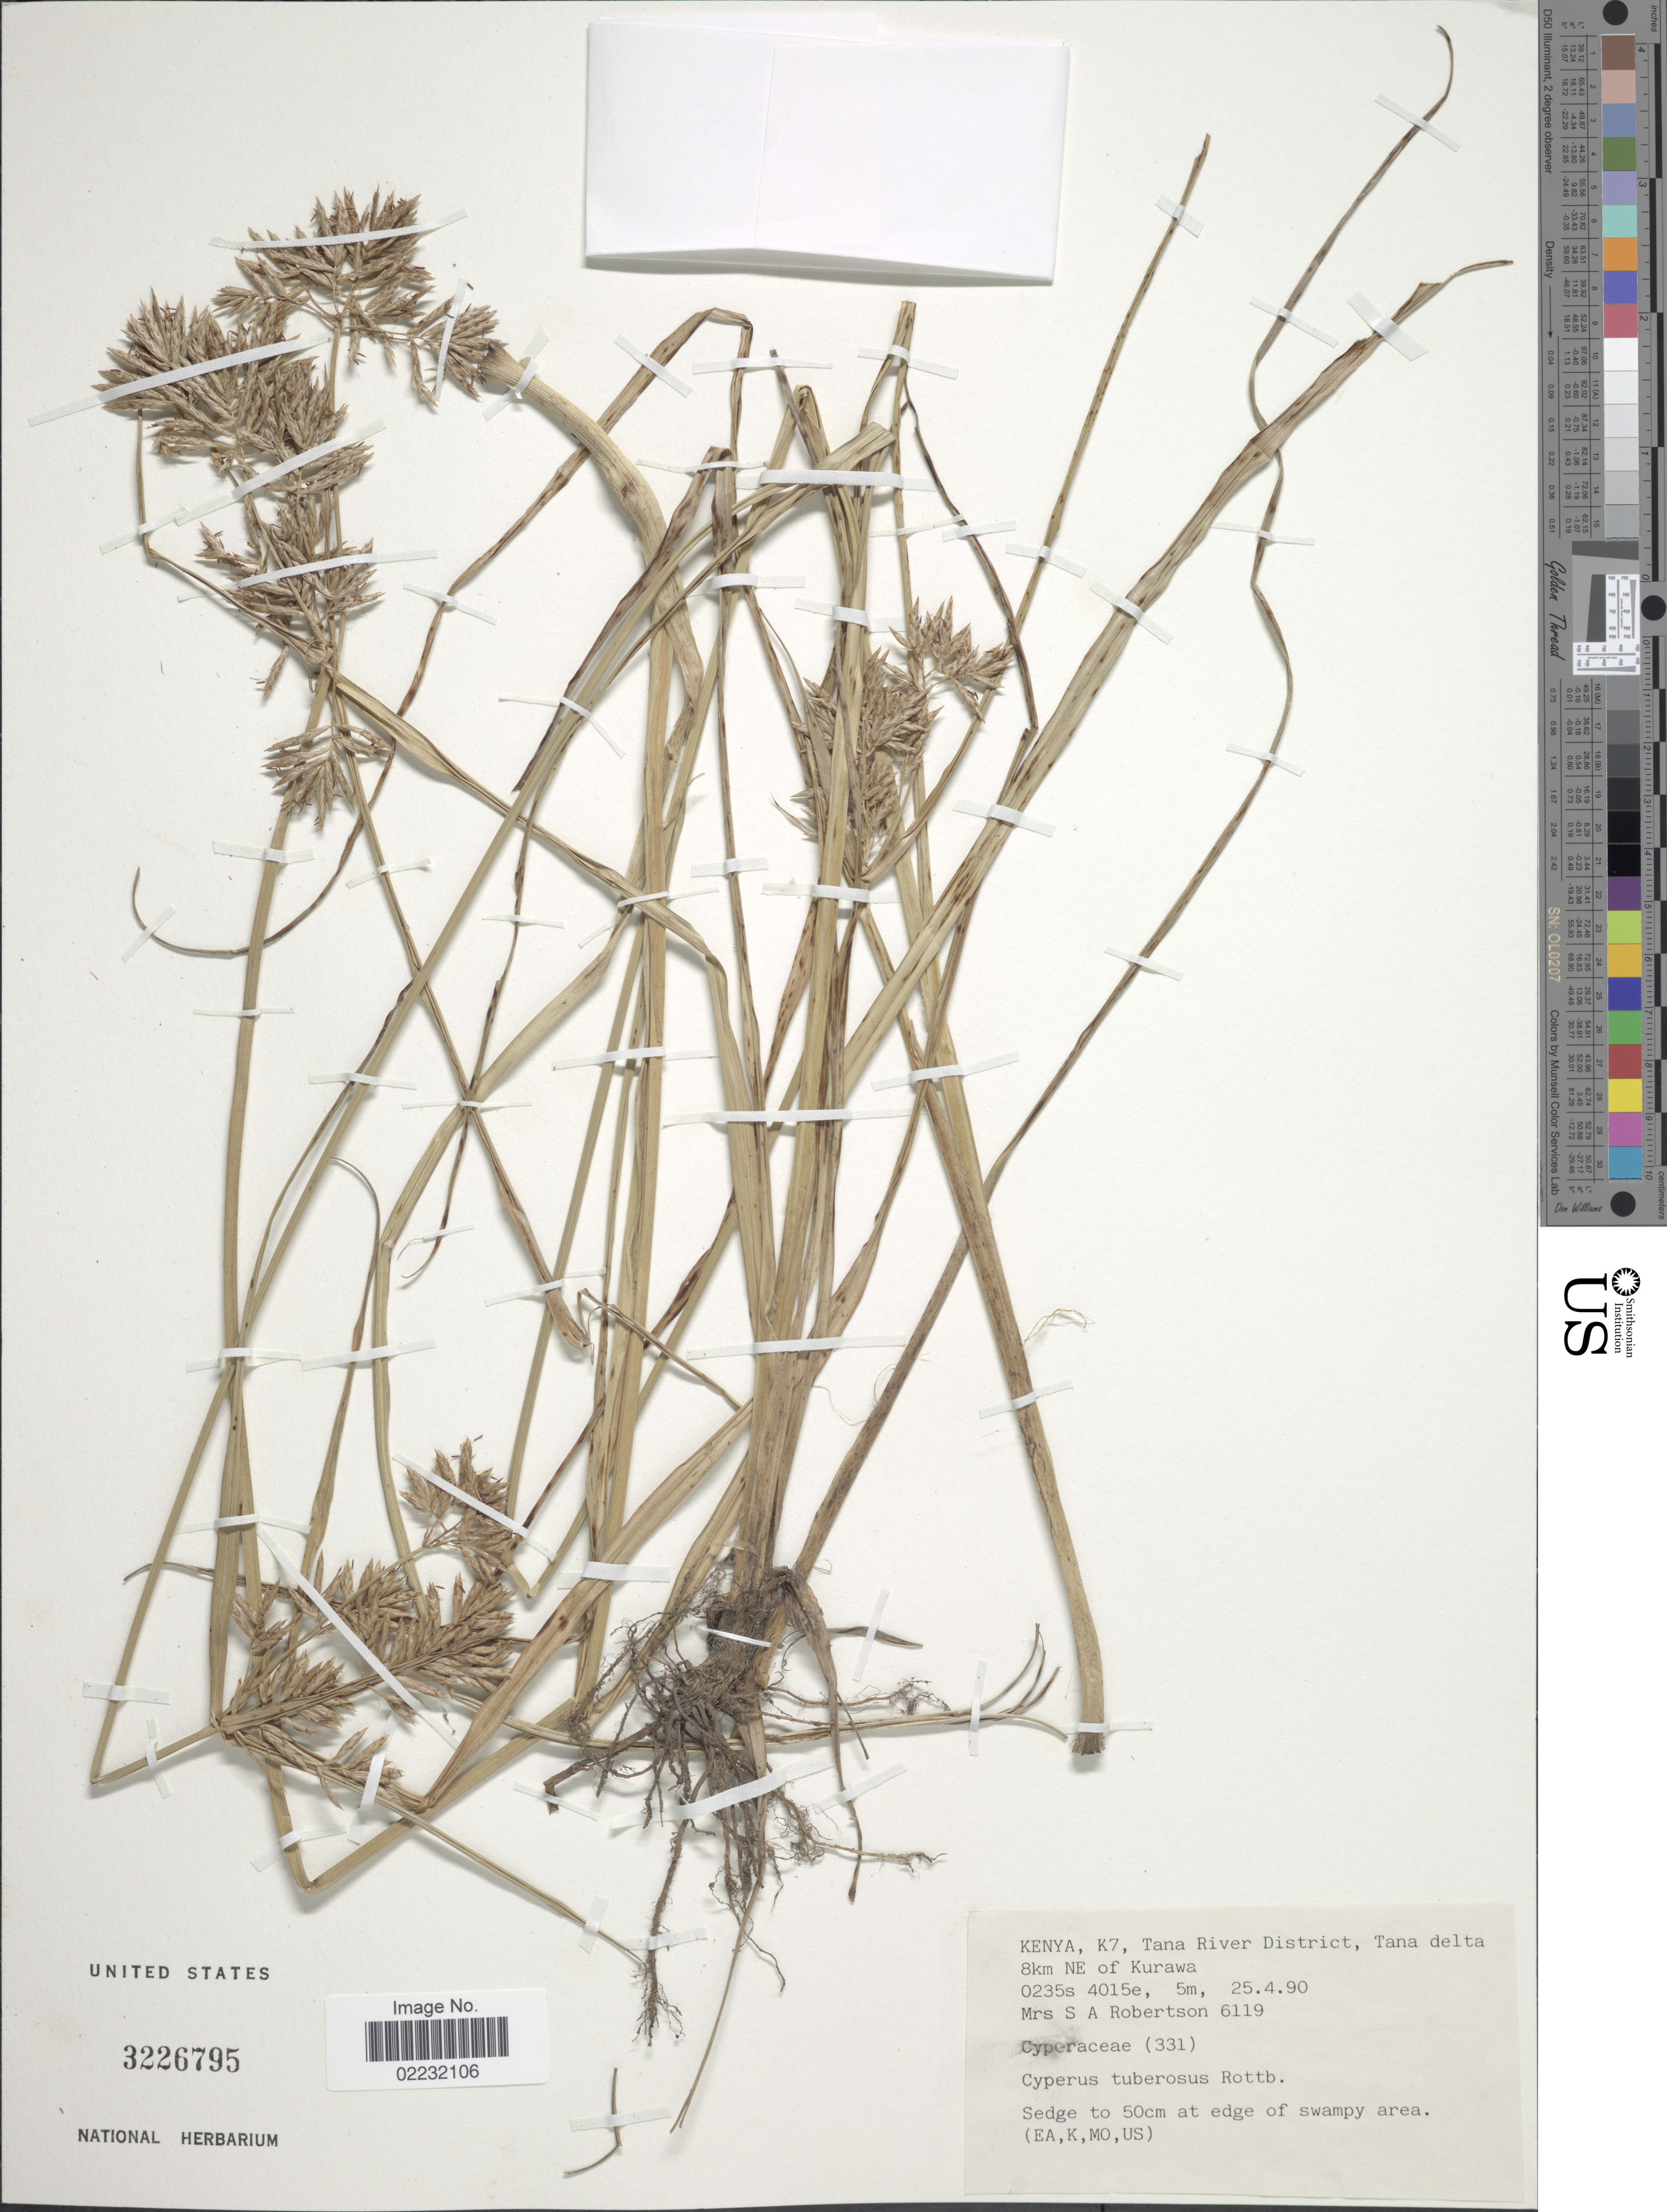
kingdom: Plantae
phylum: Tracheophyta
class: Liliopsida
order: Poales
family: Cyperaceae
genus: Cyperus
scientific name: Cyperus rotundus subsp. tuberosus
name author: (Rottb.) Kük.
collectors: S. Robertson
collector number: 6119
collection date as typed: Transcribed d/m/y: 25/4/90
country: Kenya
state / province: Tana River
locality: K7, Tana delta 8 km NE of Kurawa, at edge of swampy area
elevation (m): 5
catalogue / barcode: US 3226795